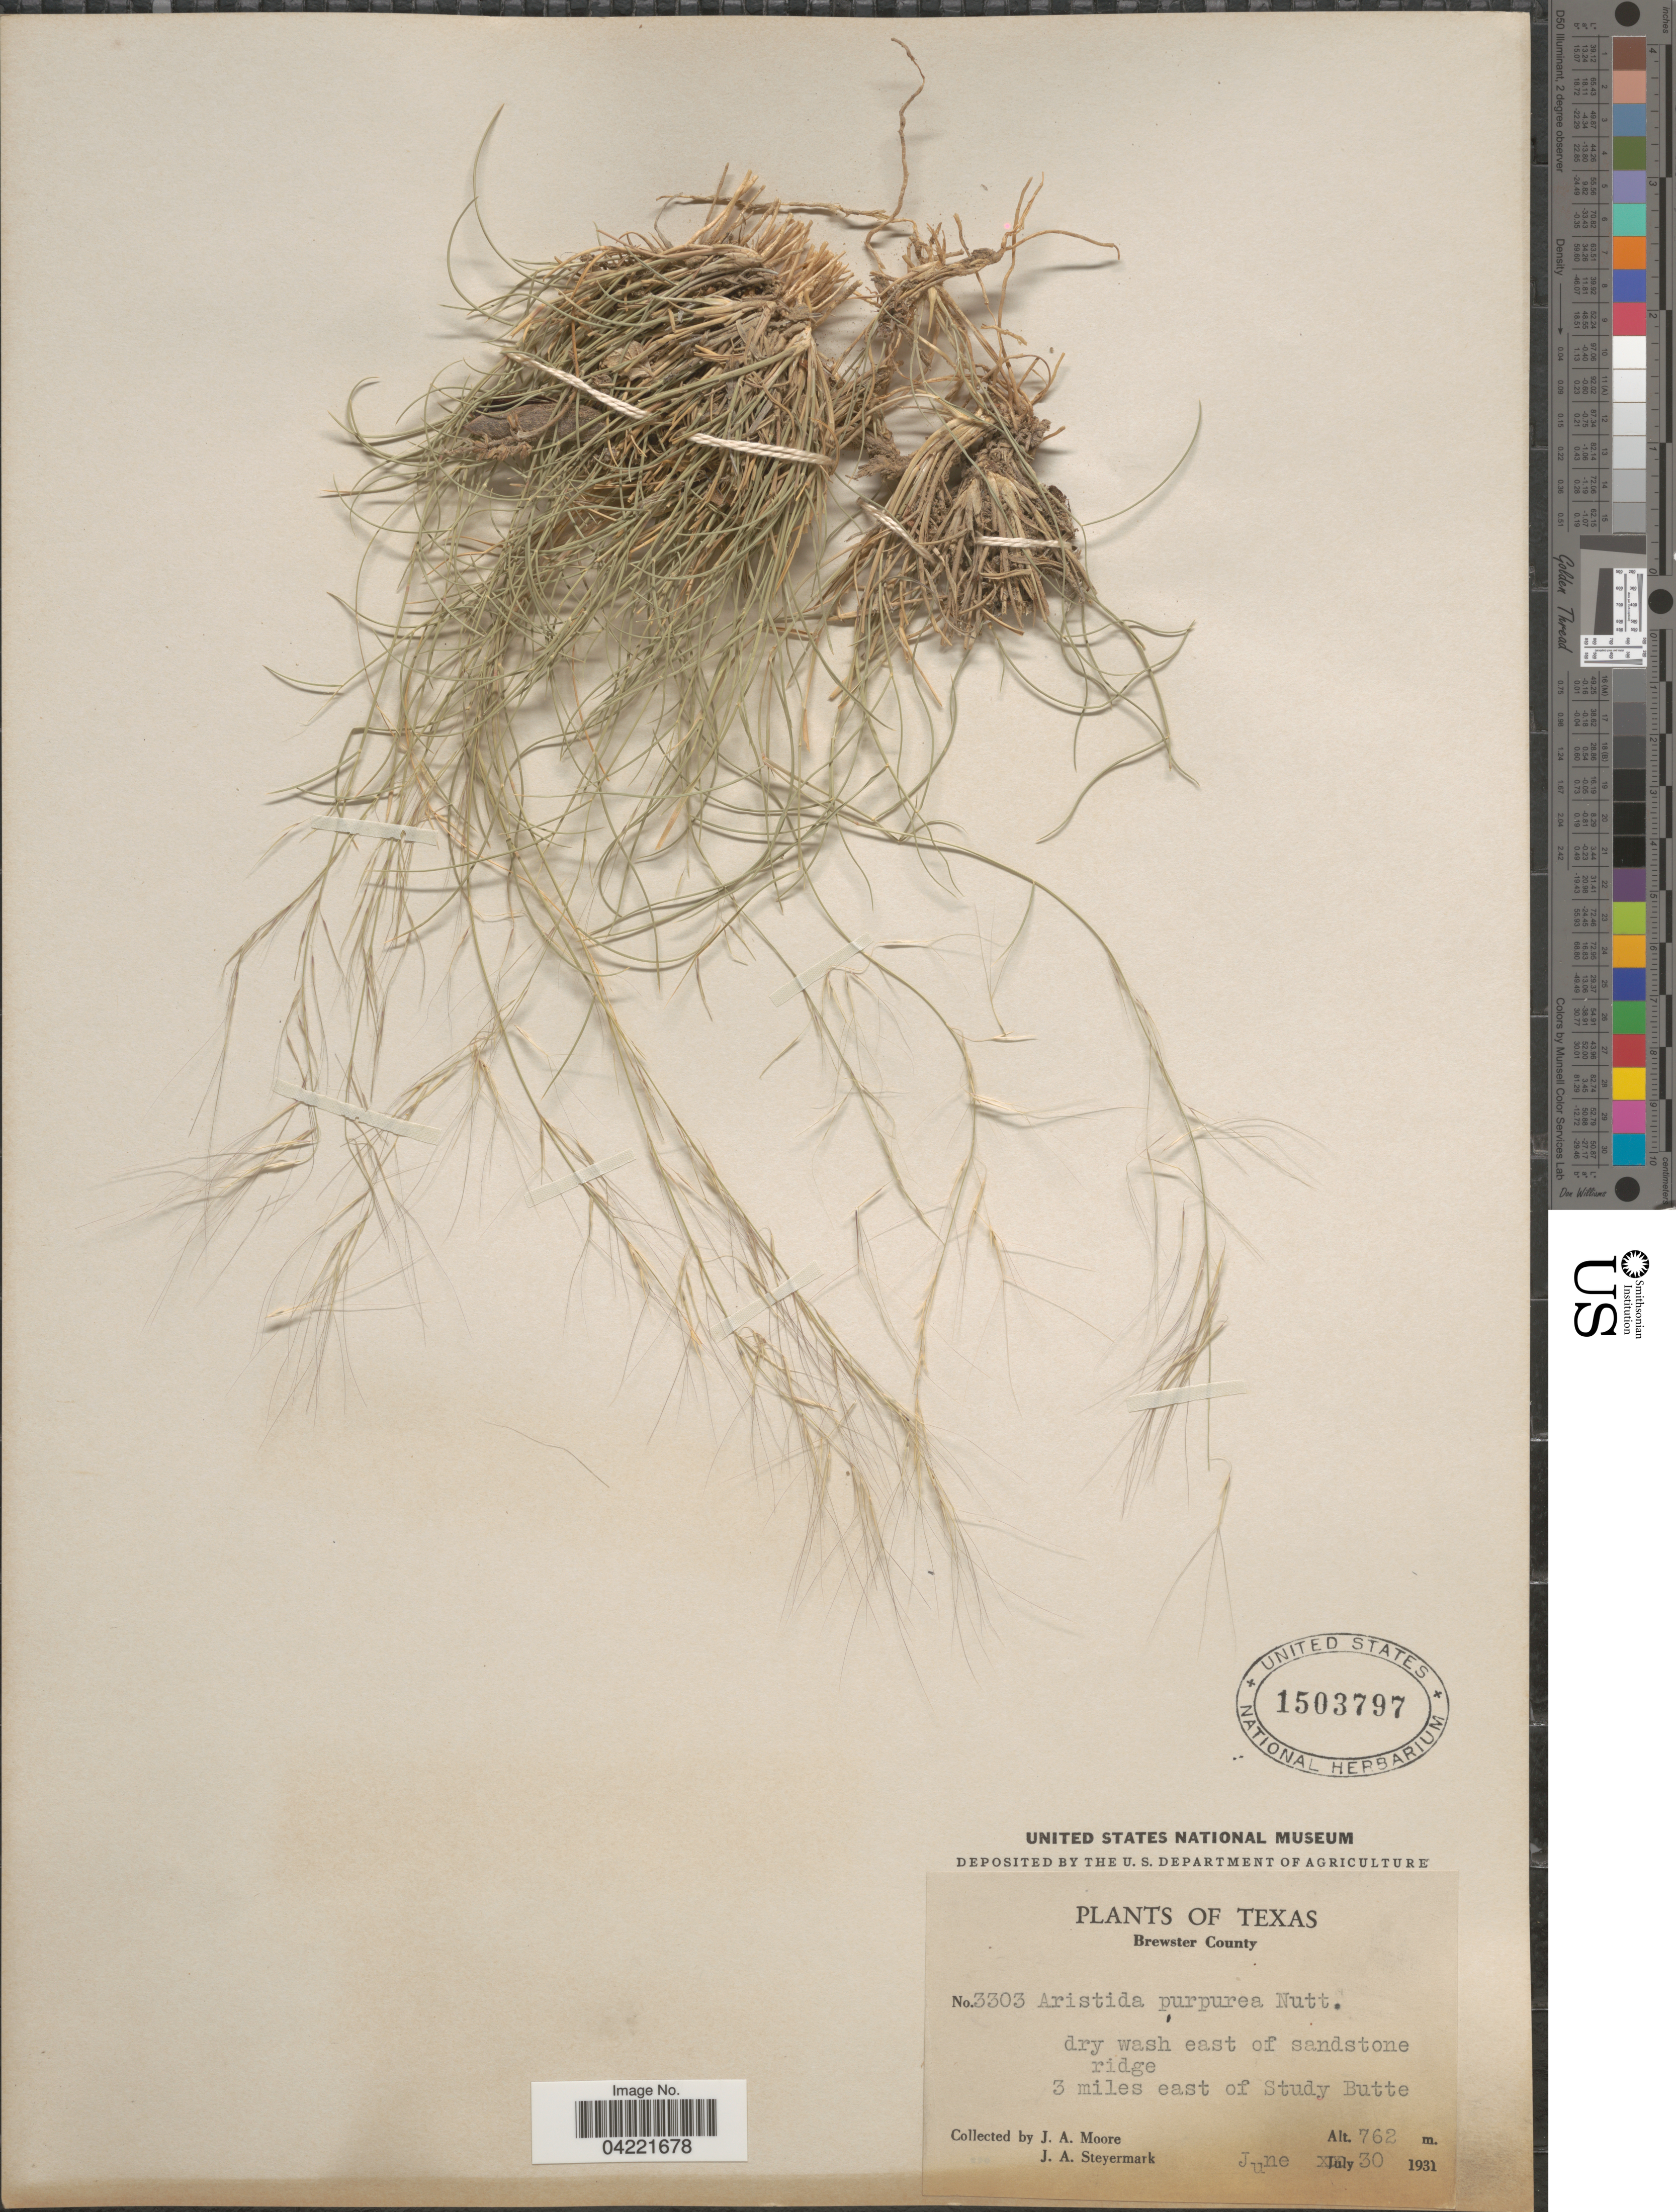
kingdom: Plantae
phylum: Tracheophyta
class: Liliopsida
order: Poales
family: Poaceae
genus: Aristida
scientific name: Aristida purpurea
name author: Nutt.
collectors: J. A. Moore & J. Steyermark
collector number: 3303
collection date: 1931-06-30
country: United States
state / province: Texas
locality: Brewster County. 3 miles east of Study Butte.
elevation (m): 762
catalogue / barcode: US 1503797